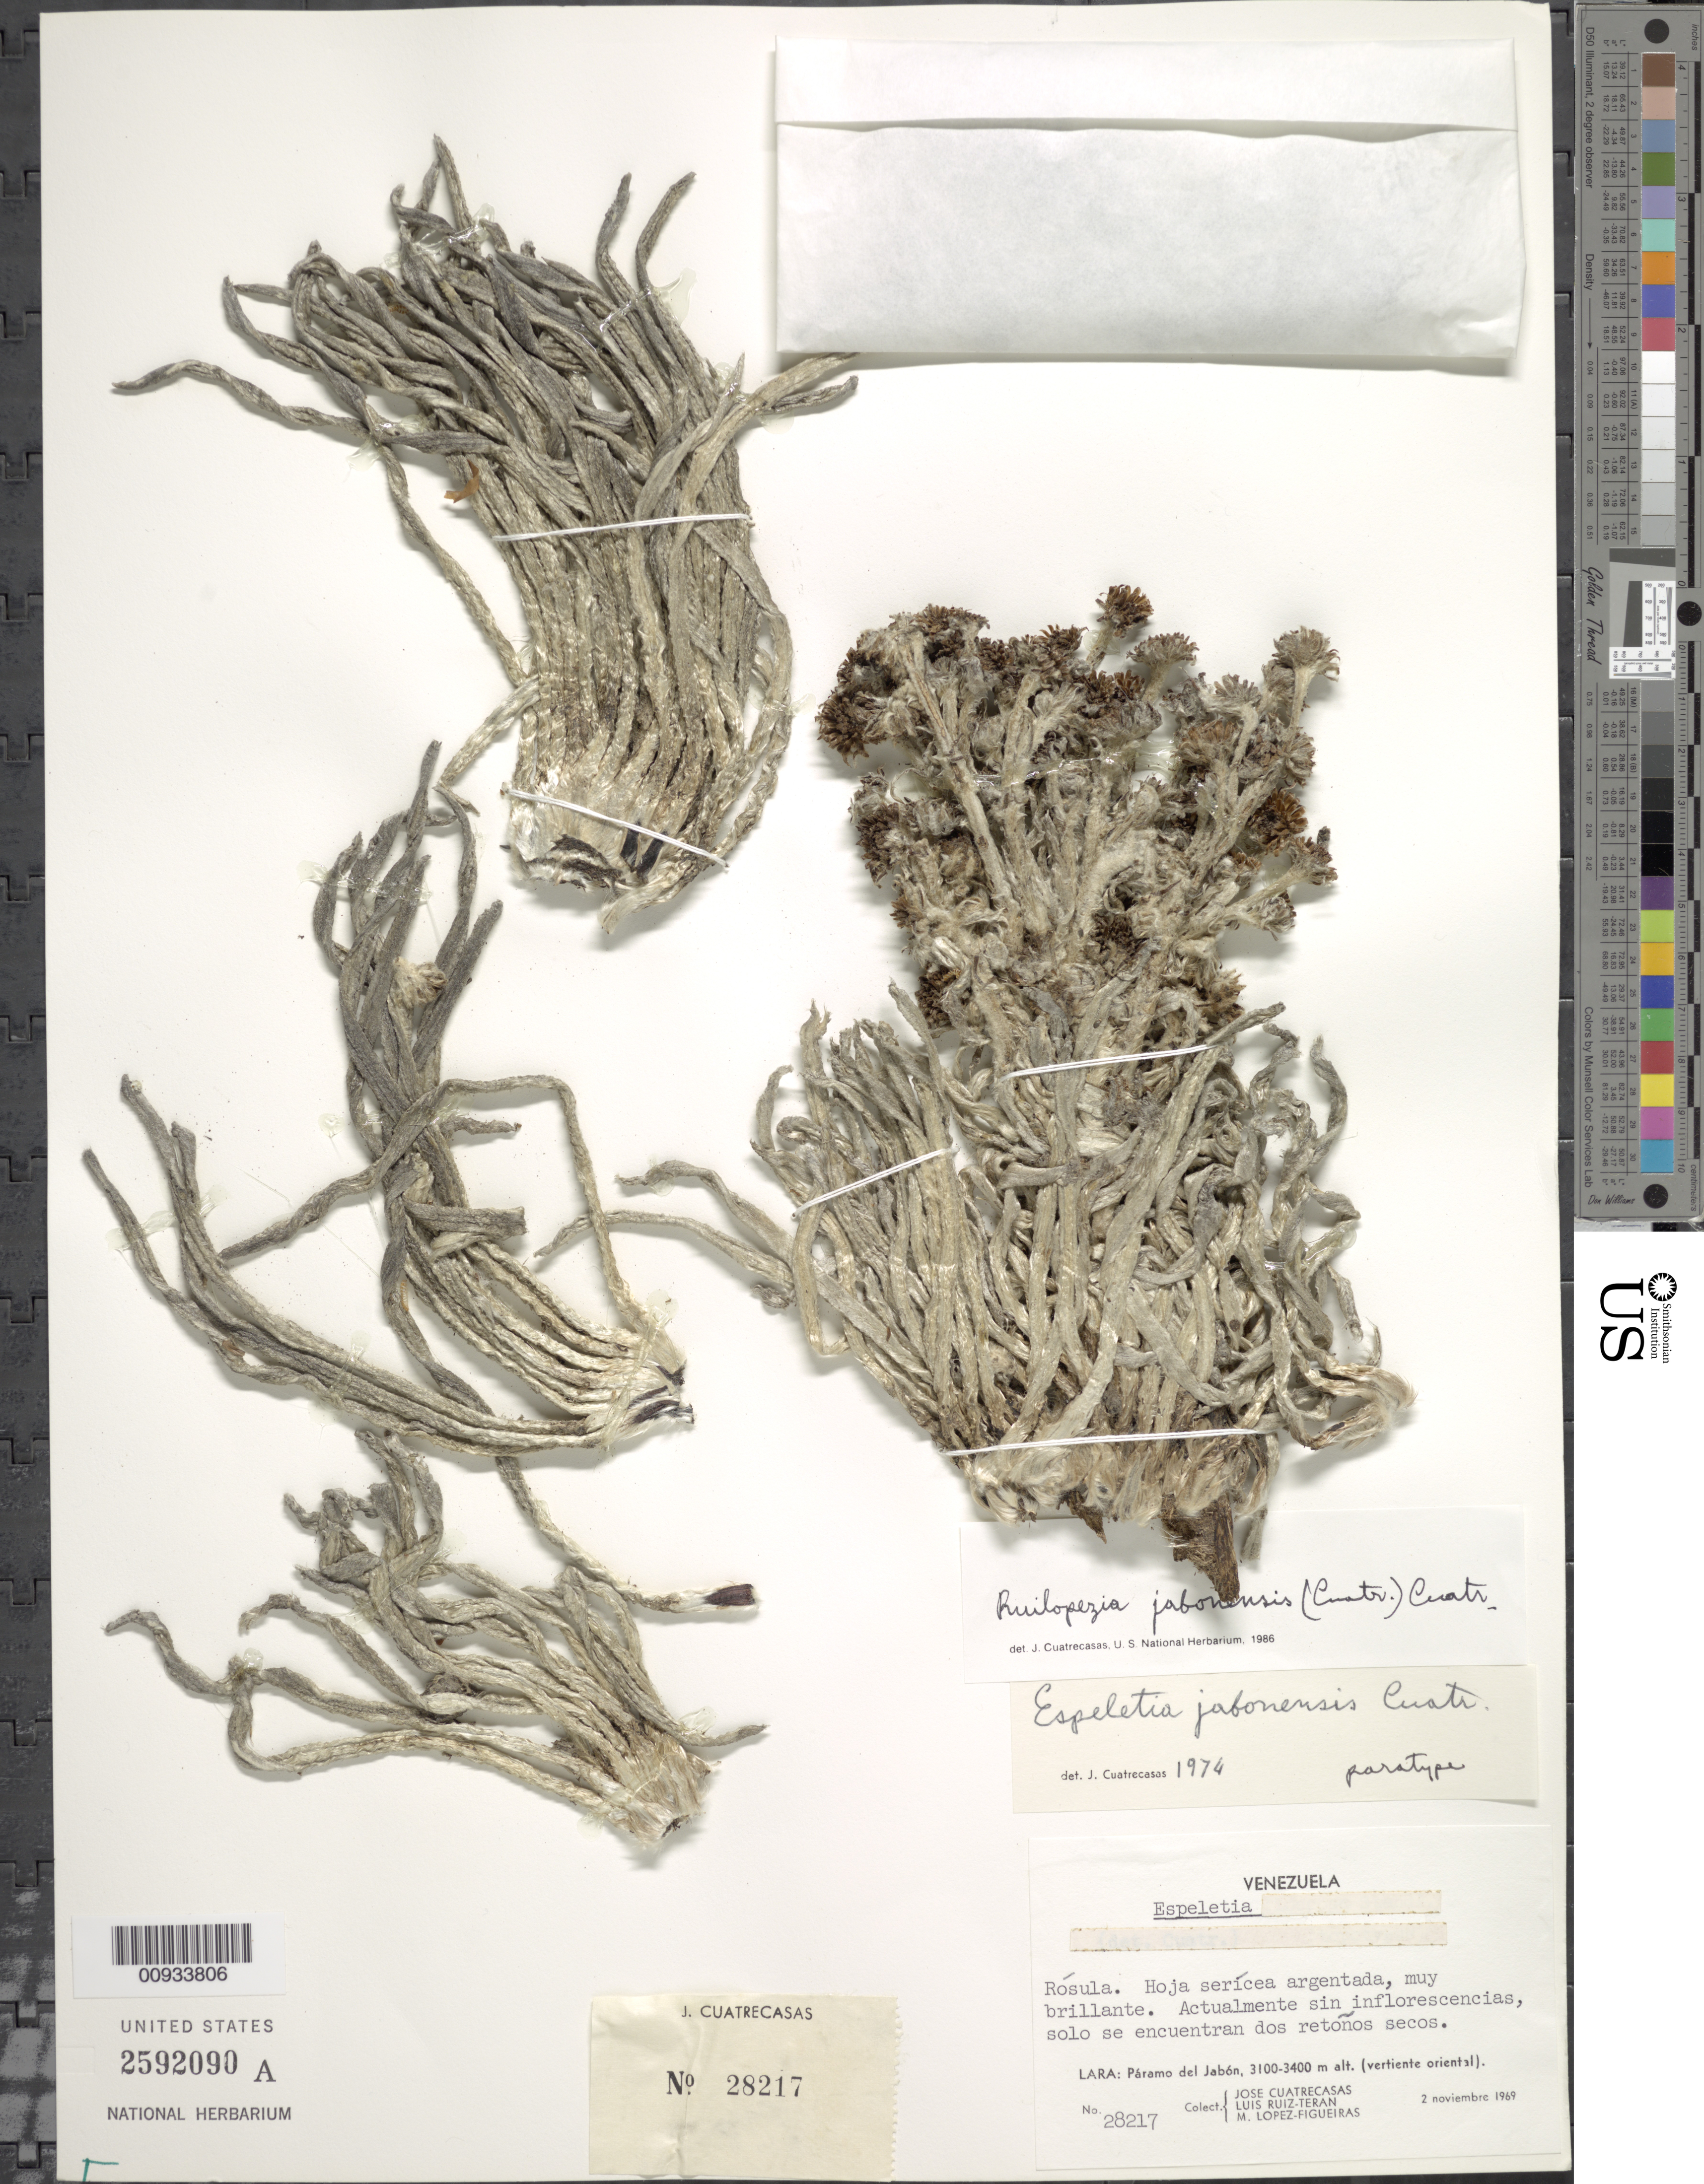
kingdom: Plantae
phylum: Tracheophyta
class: Magnoliopsida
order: Asterales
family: Asteraceae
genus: Ruilopezia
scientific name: Ruilopezia jabonensis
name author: (Cuatrec.) Cuatrec.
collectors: J. Cuatrecasas, L. E. Ruíz-Terán & M. López Figueiras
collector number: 28217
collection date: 1969-11-02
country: Venezuela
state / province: Lara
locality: Páramo del Jabón. Páramo del Jabón (vertiente oriental).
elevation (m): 3100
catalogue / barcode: US 2592090A